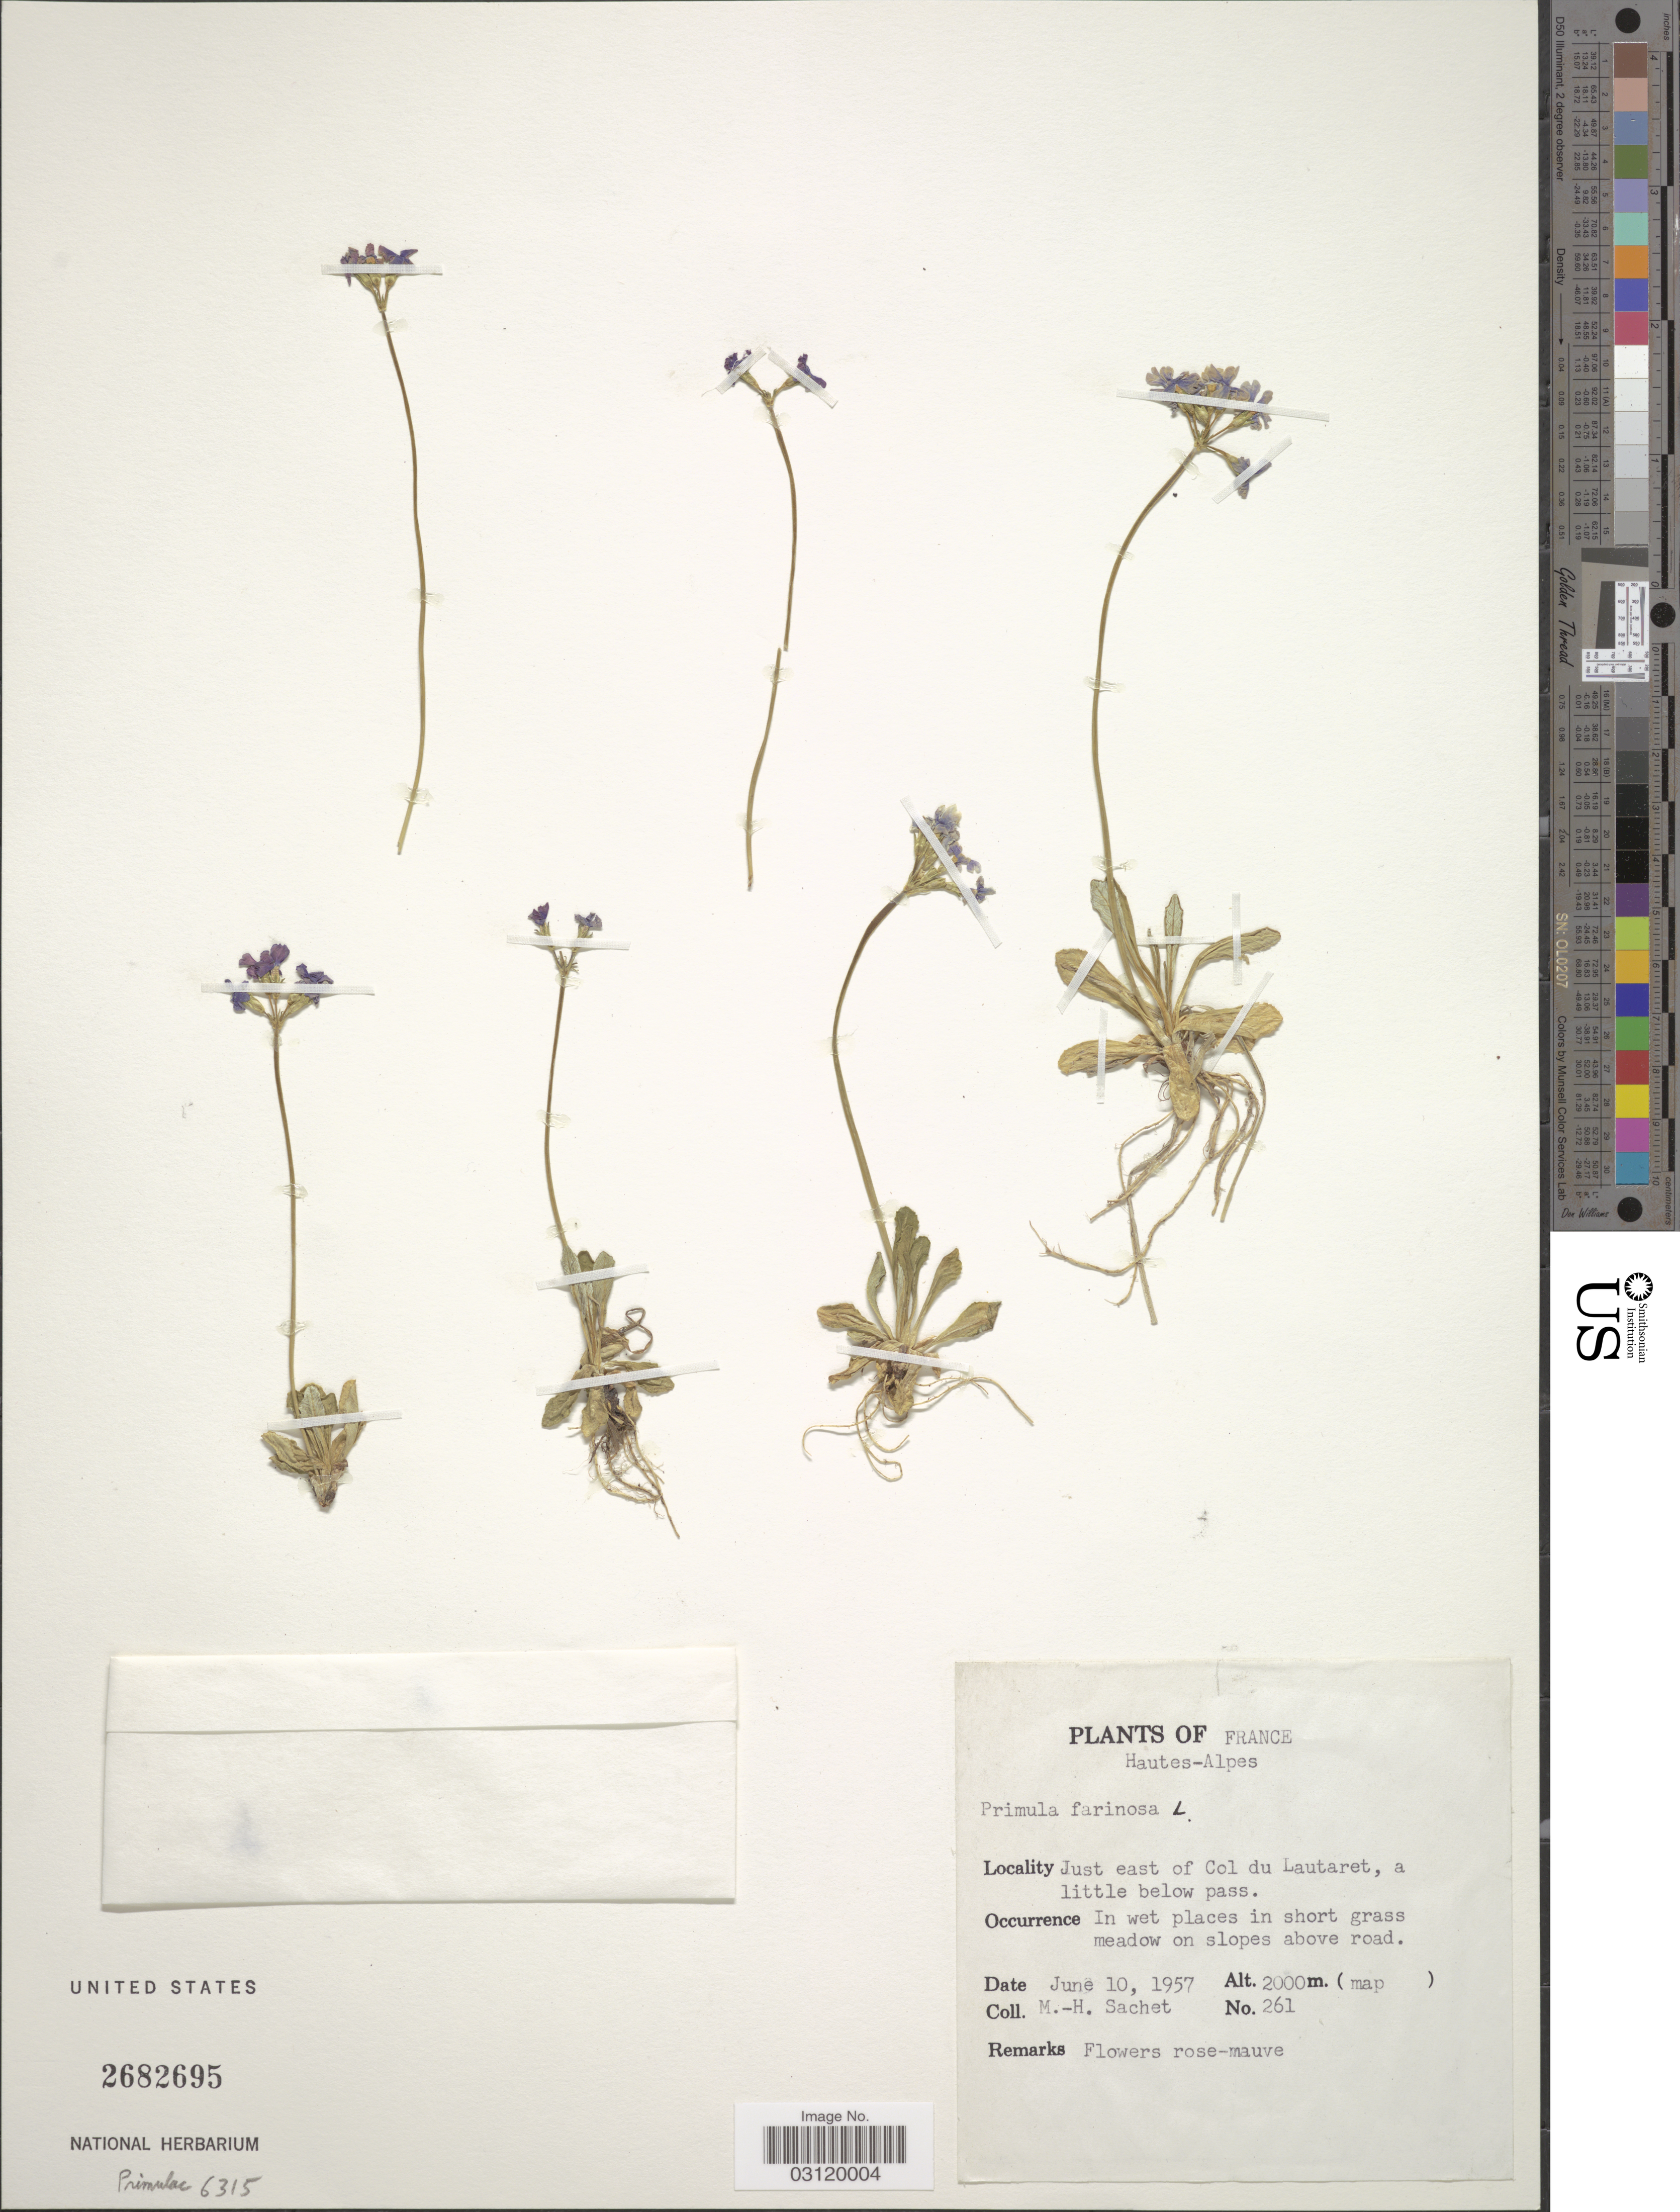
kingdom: Plantae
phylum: Tracheophyta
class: Magnoliopsida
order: Ericales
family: Primulaceae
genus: Primula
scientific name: Primula farinosa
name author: L.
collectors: M.-H. Sachet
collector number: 261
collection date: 1957-06-10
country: France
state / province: Provence-Alpes-Côte d'Azur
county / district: Hautes-Alpes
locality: Hautes-Alpes. Just east of Col du Lautaret, a little below pass. In wet places in short grass meadow on slopes above road.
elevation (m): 2000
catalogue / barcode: US 2682695